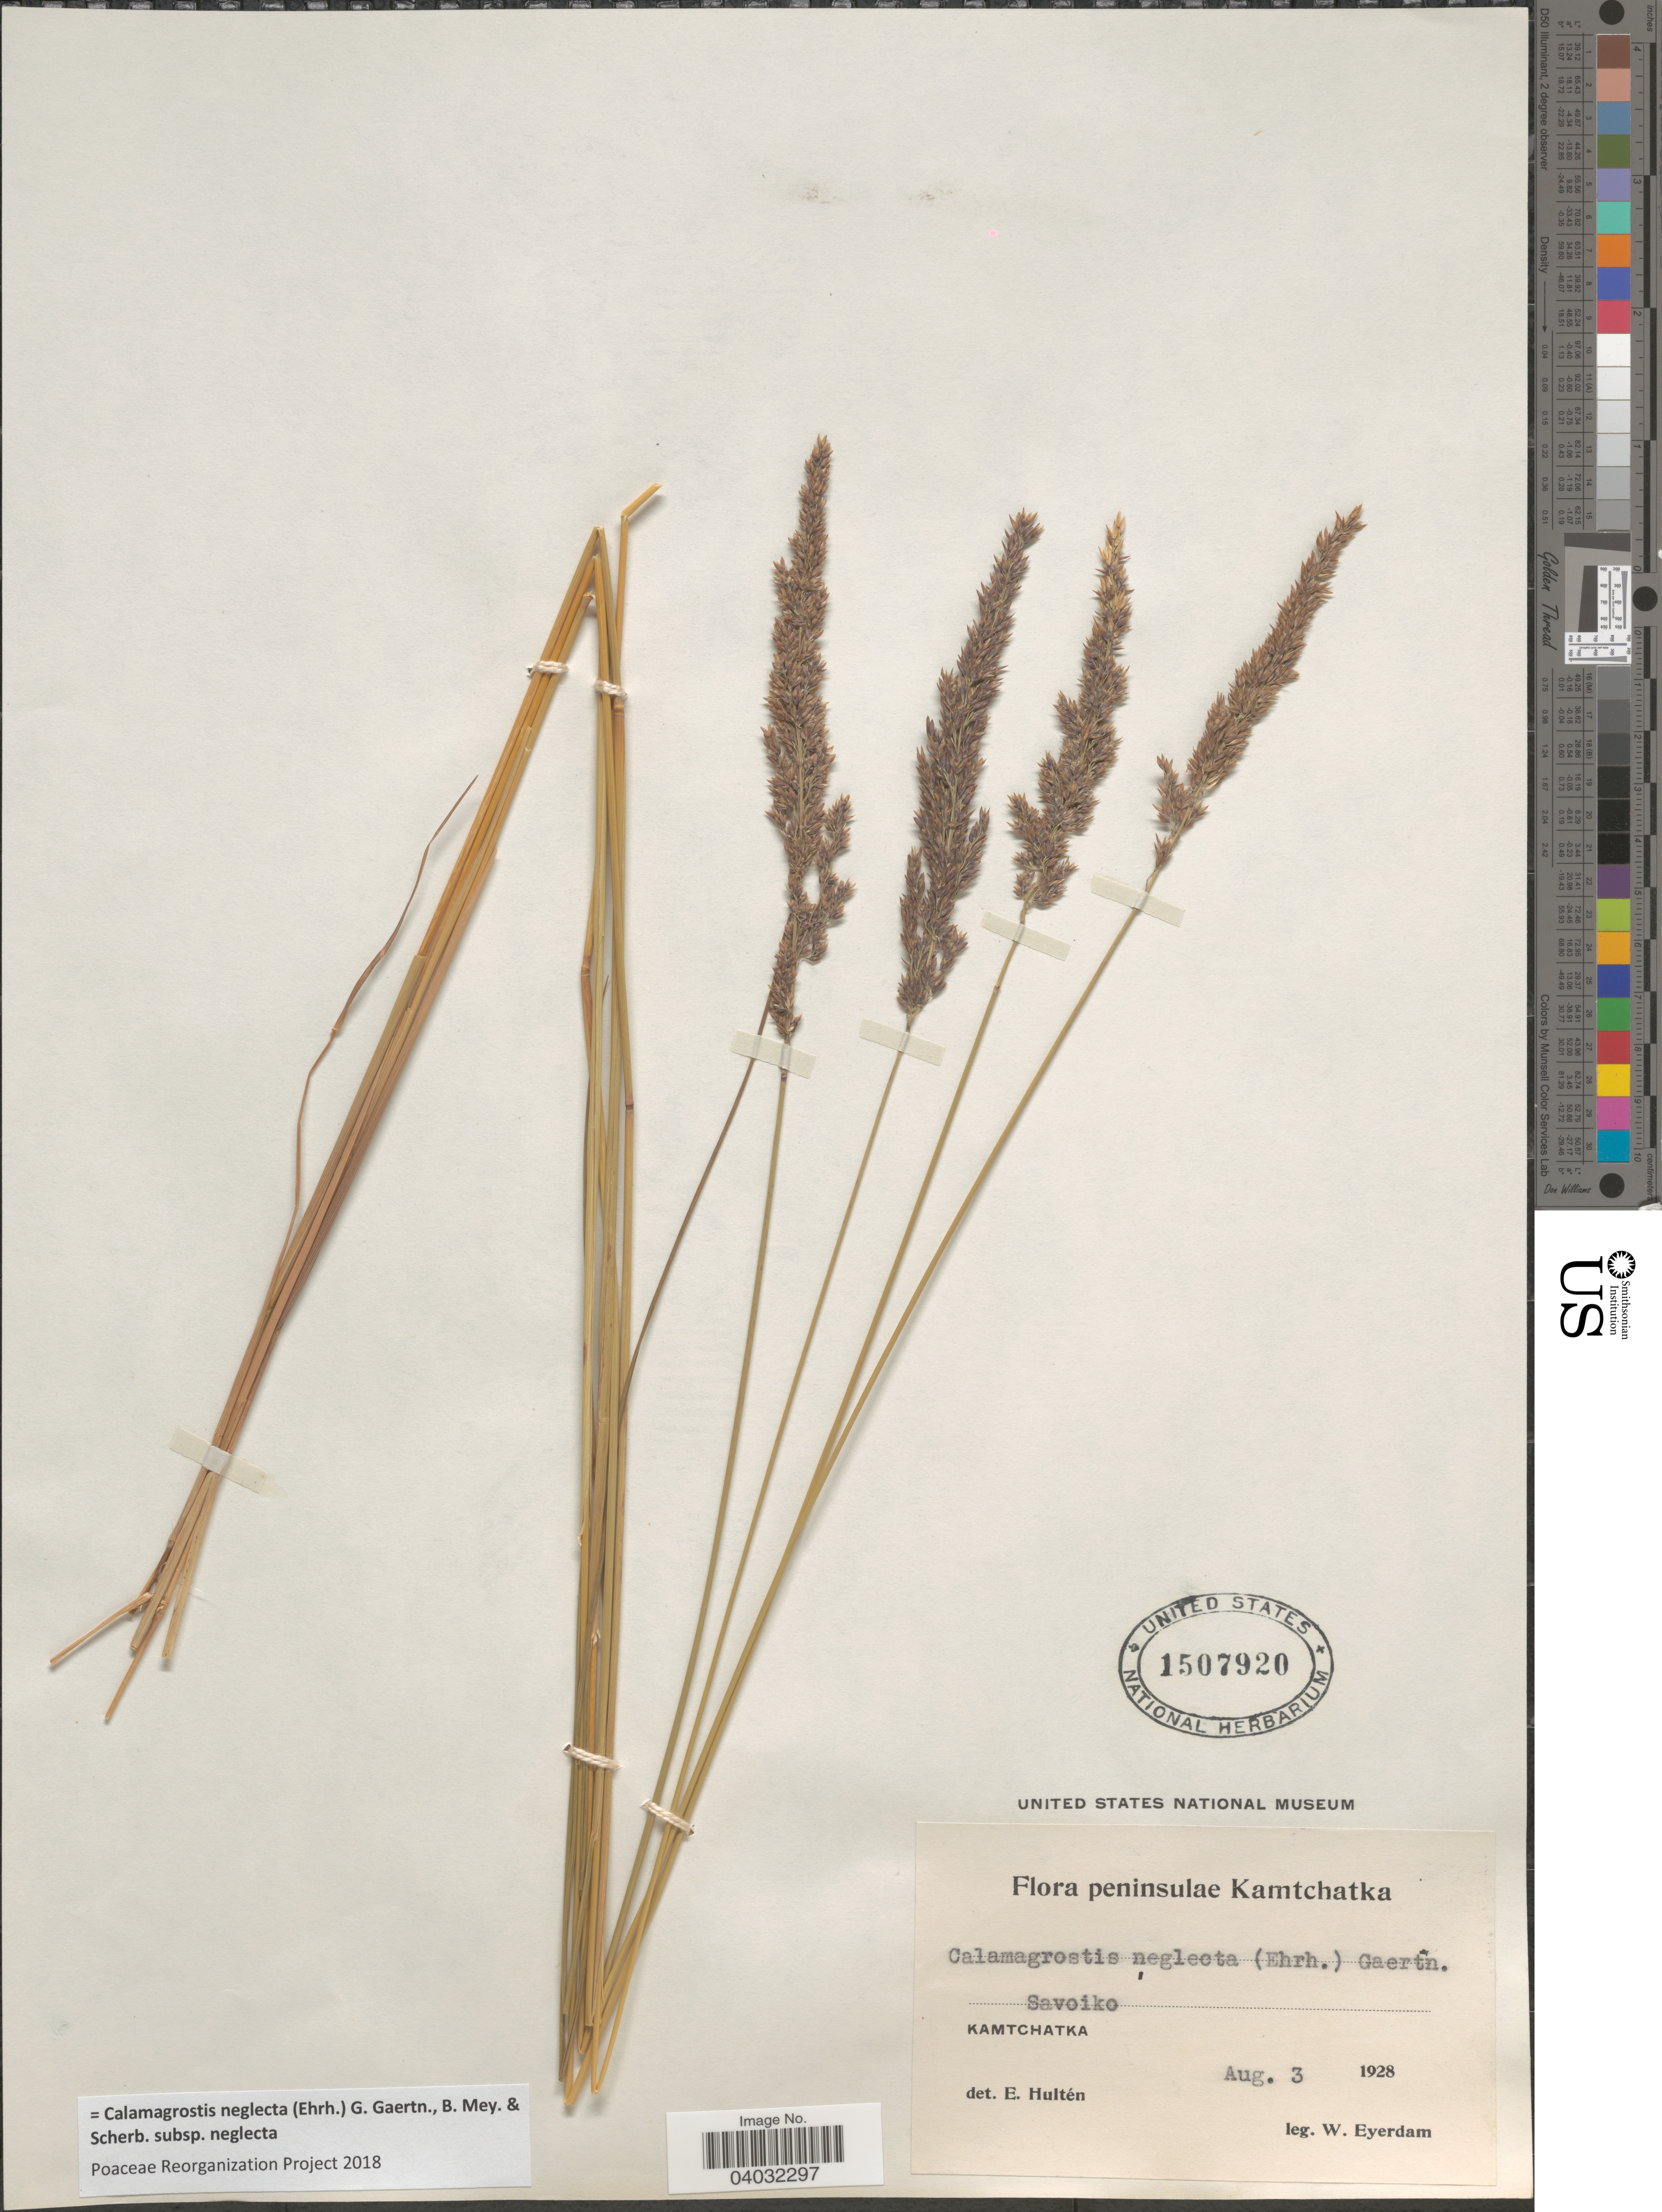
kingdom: Plantae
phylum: Tracheophyta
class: Liliopsida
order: Poales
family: Poaceae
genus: Calamagrostis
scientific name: Calamagrostis neglecta subsp. neglecta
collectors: W. J. Eyerdam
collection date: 1928-08-03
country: Russian Federation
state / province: Kamchatka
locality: Kamtchatka. Savoiko. Kamtchatka.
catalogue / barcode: US 1507920